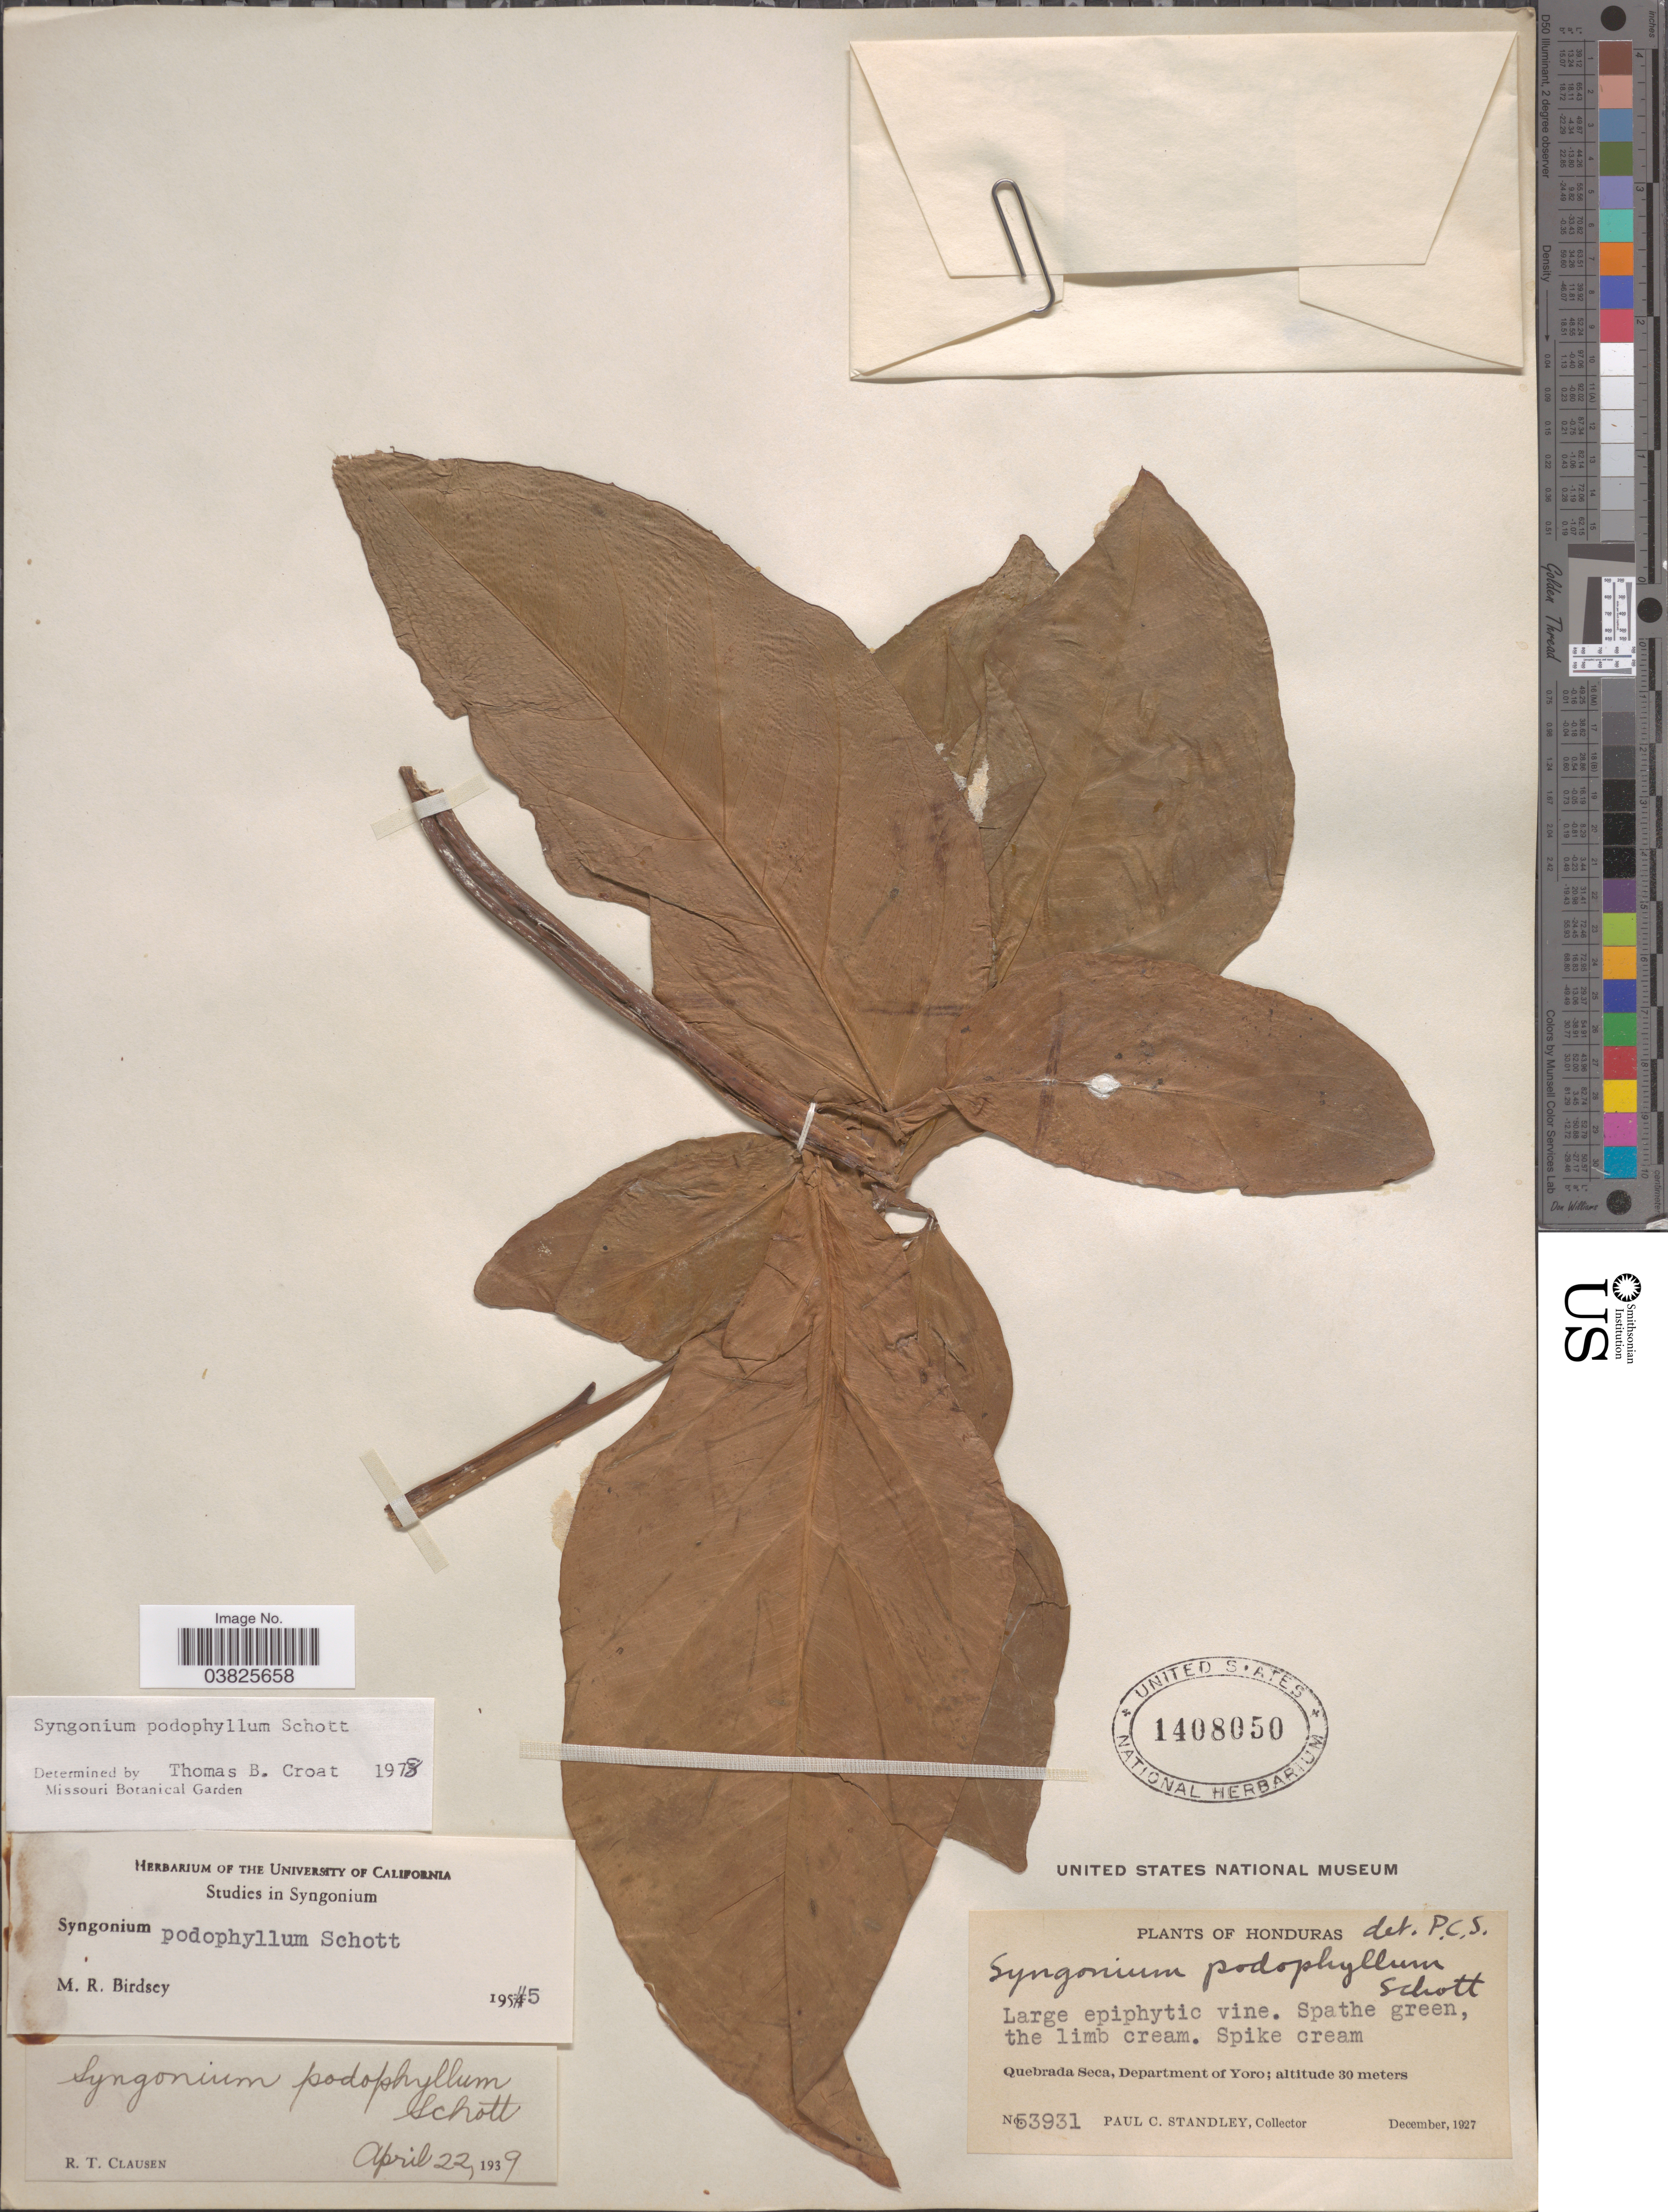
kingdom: Plantae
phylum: Tracheophyta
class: Liliopsida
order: Alismatales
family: Araceae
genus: Syngonium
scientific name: Syngonium podophyllum 'Lemon-Lime'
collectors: P. C. Standley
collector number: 53931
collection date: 1927-12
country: Honduras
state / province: Yoro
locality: Quebrada Seca, Department of Yoro.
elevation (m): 30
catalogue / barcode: US 1408050